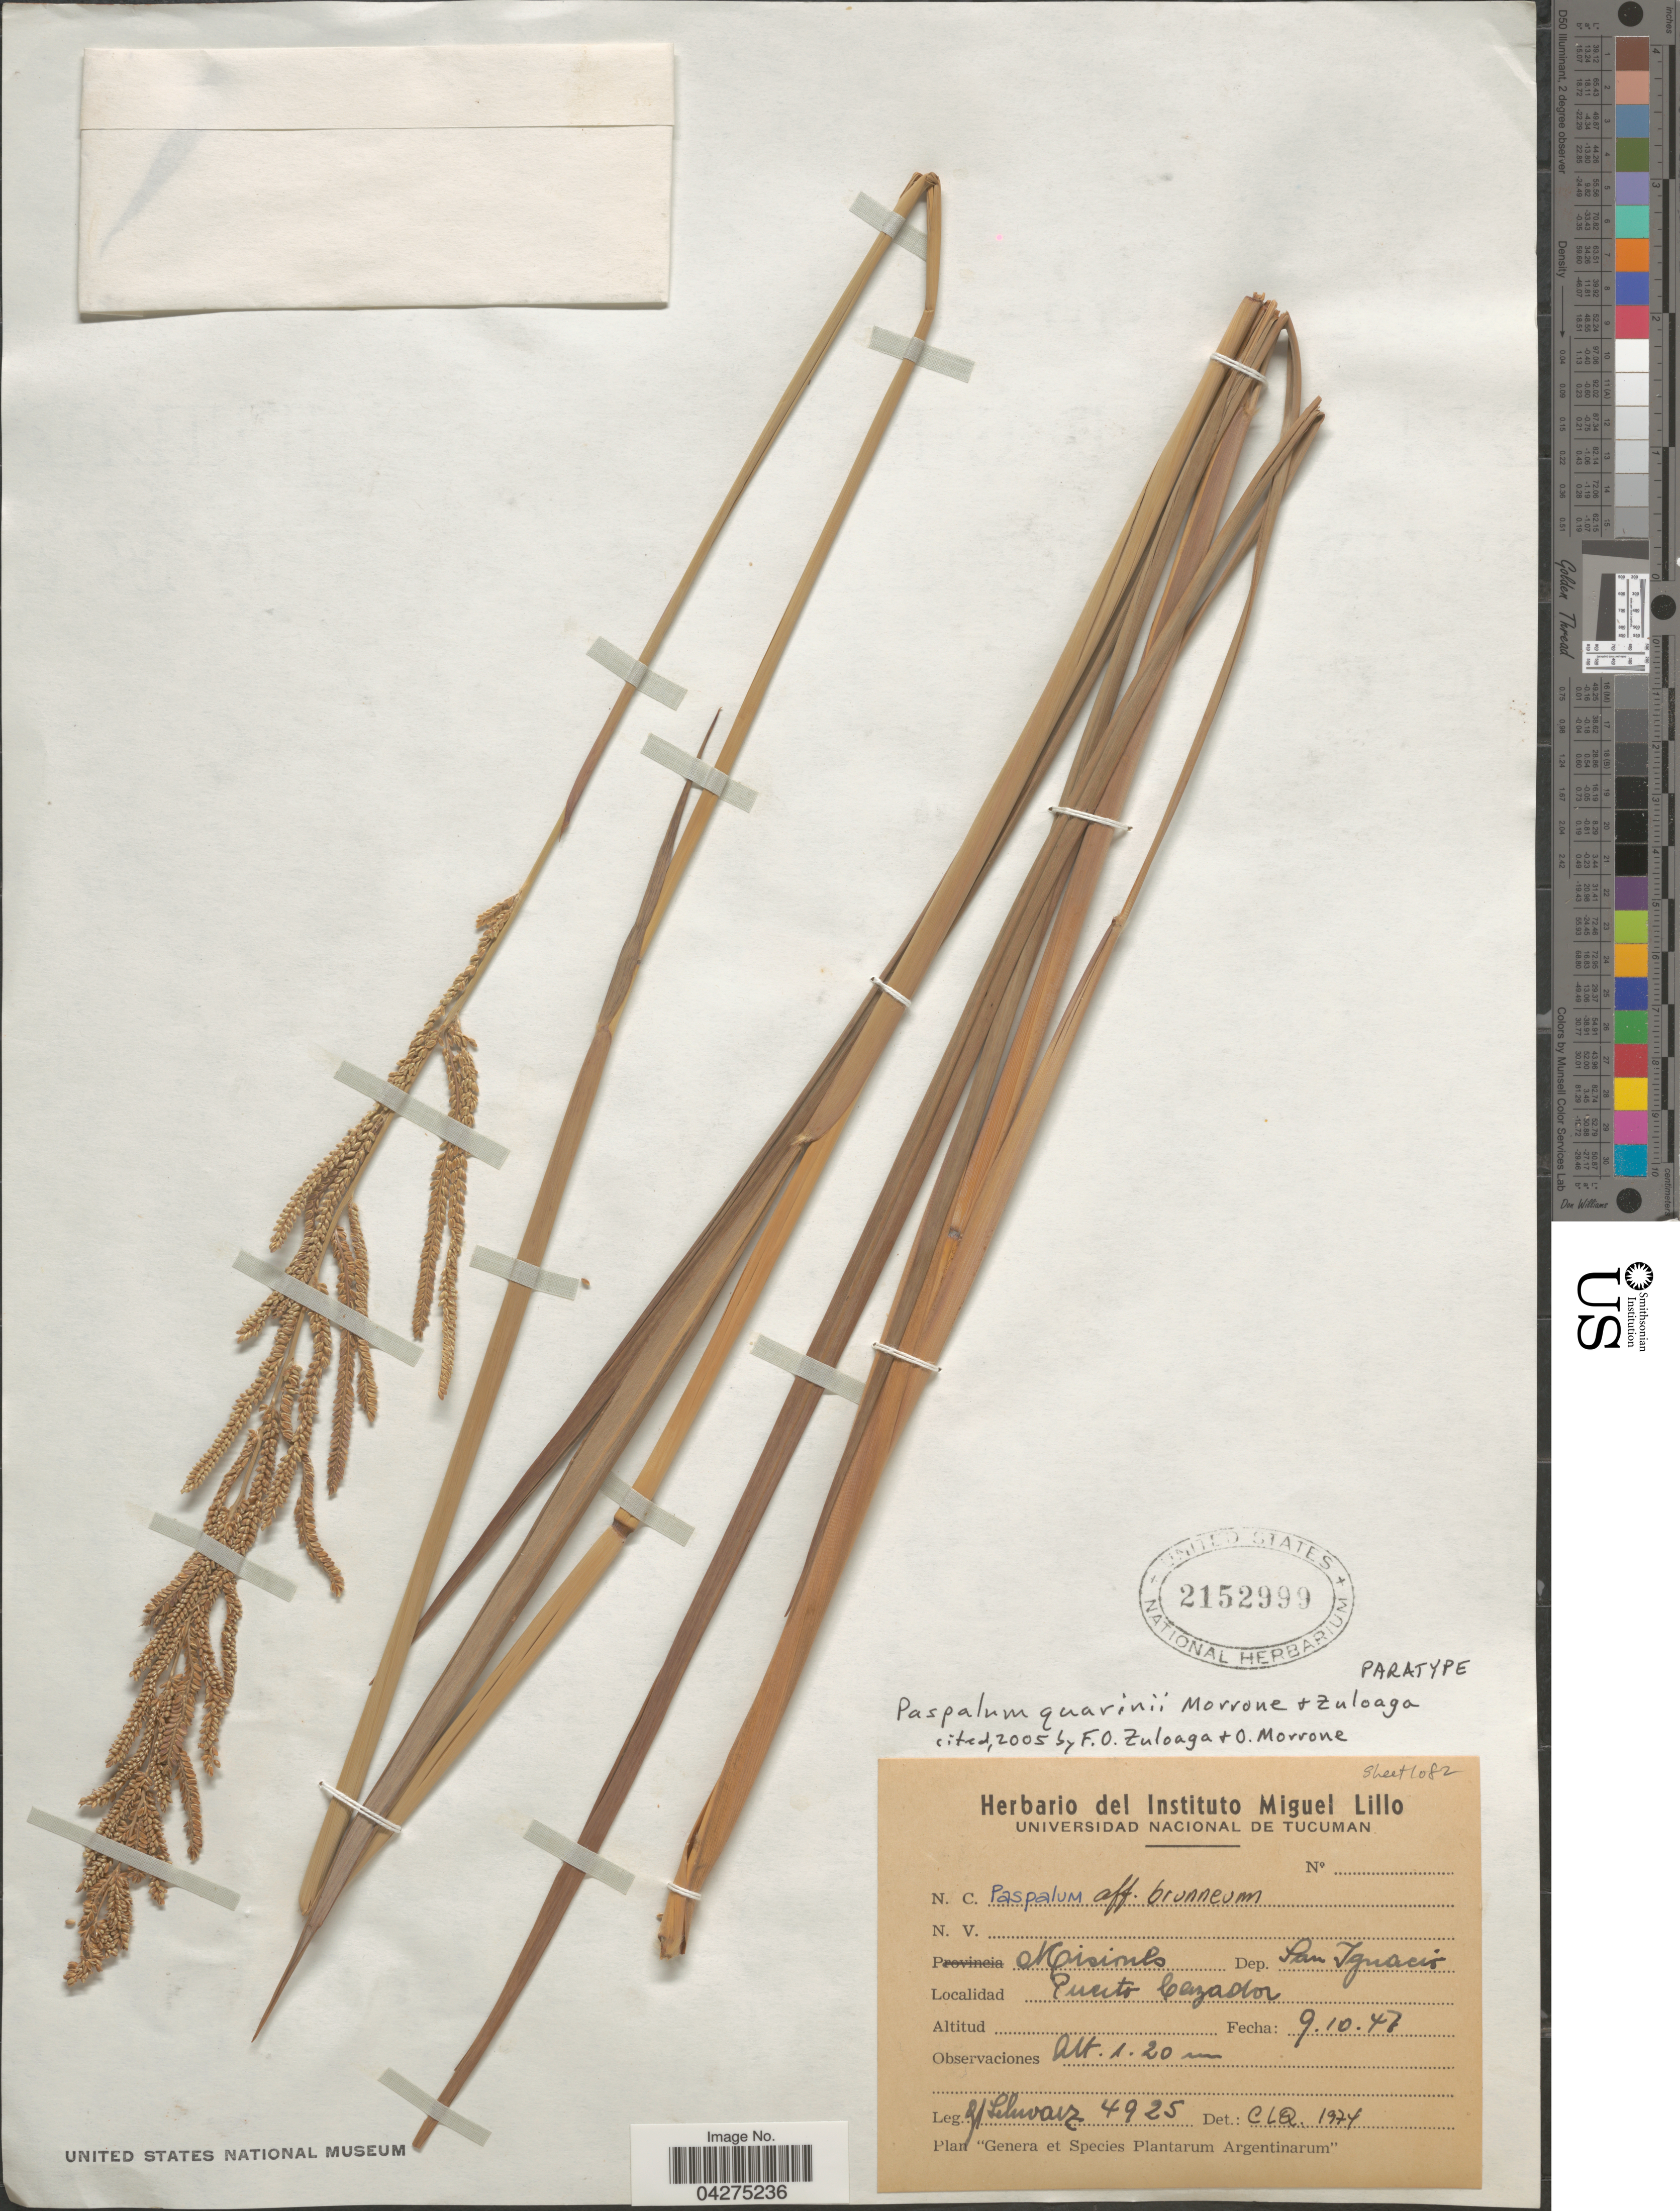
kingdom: Plantae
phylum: Tracheophyta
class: Liliopsida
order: Poales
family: Poaceae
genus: Paspalum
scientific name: Paspalum quarinii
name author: Morrone & Zuloaga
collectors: G. J. Schwarz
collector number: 4925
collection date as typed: Transcribed d/m/y: 9/10/47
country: Argentina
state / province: Misiones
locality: Dep. San Ignacio. Puerto Cazador.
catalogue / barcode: US 2152999